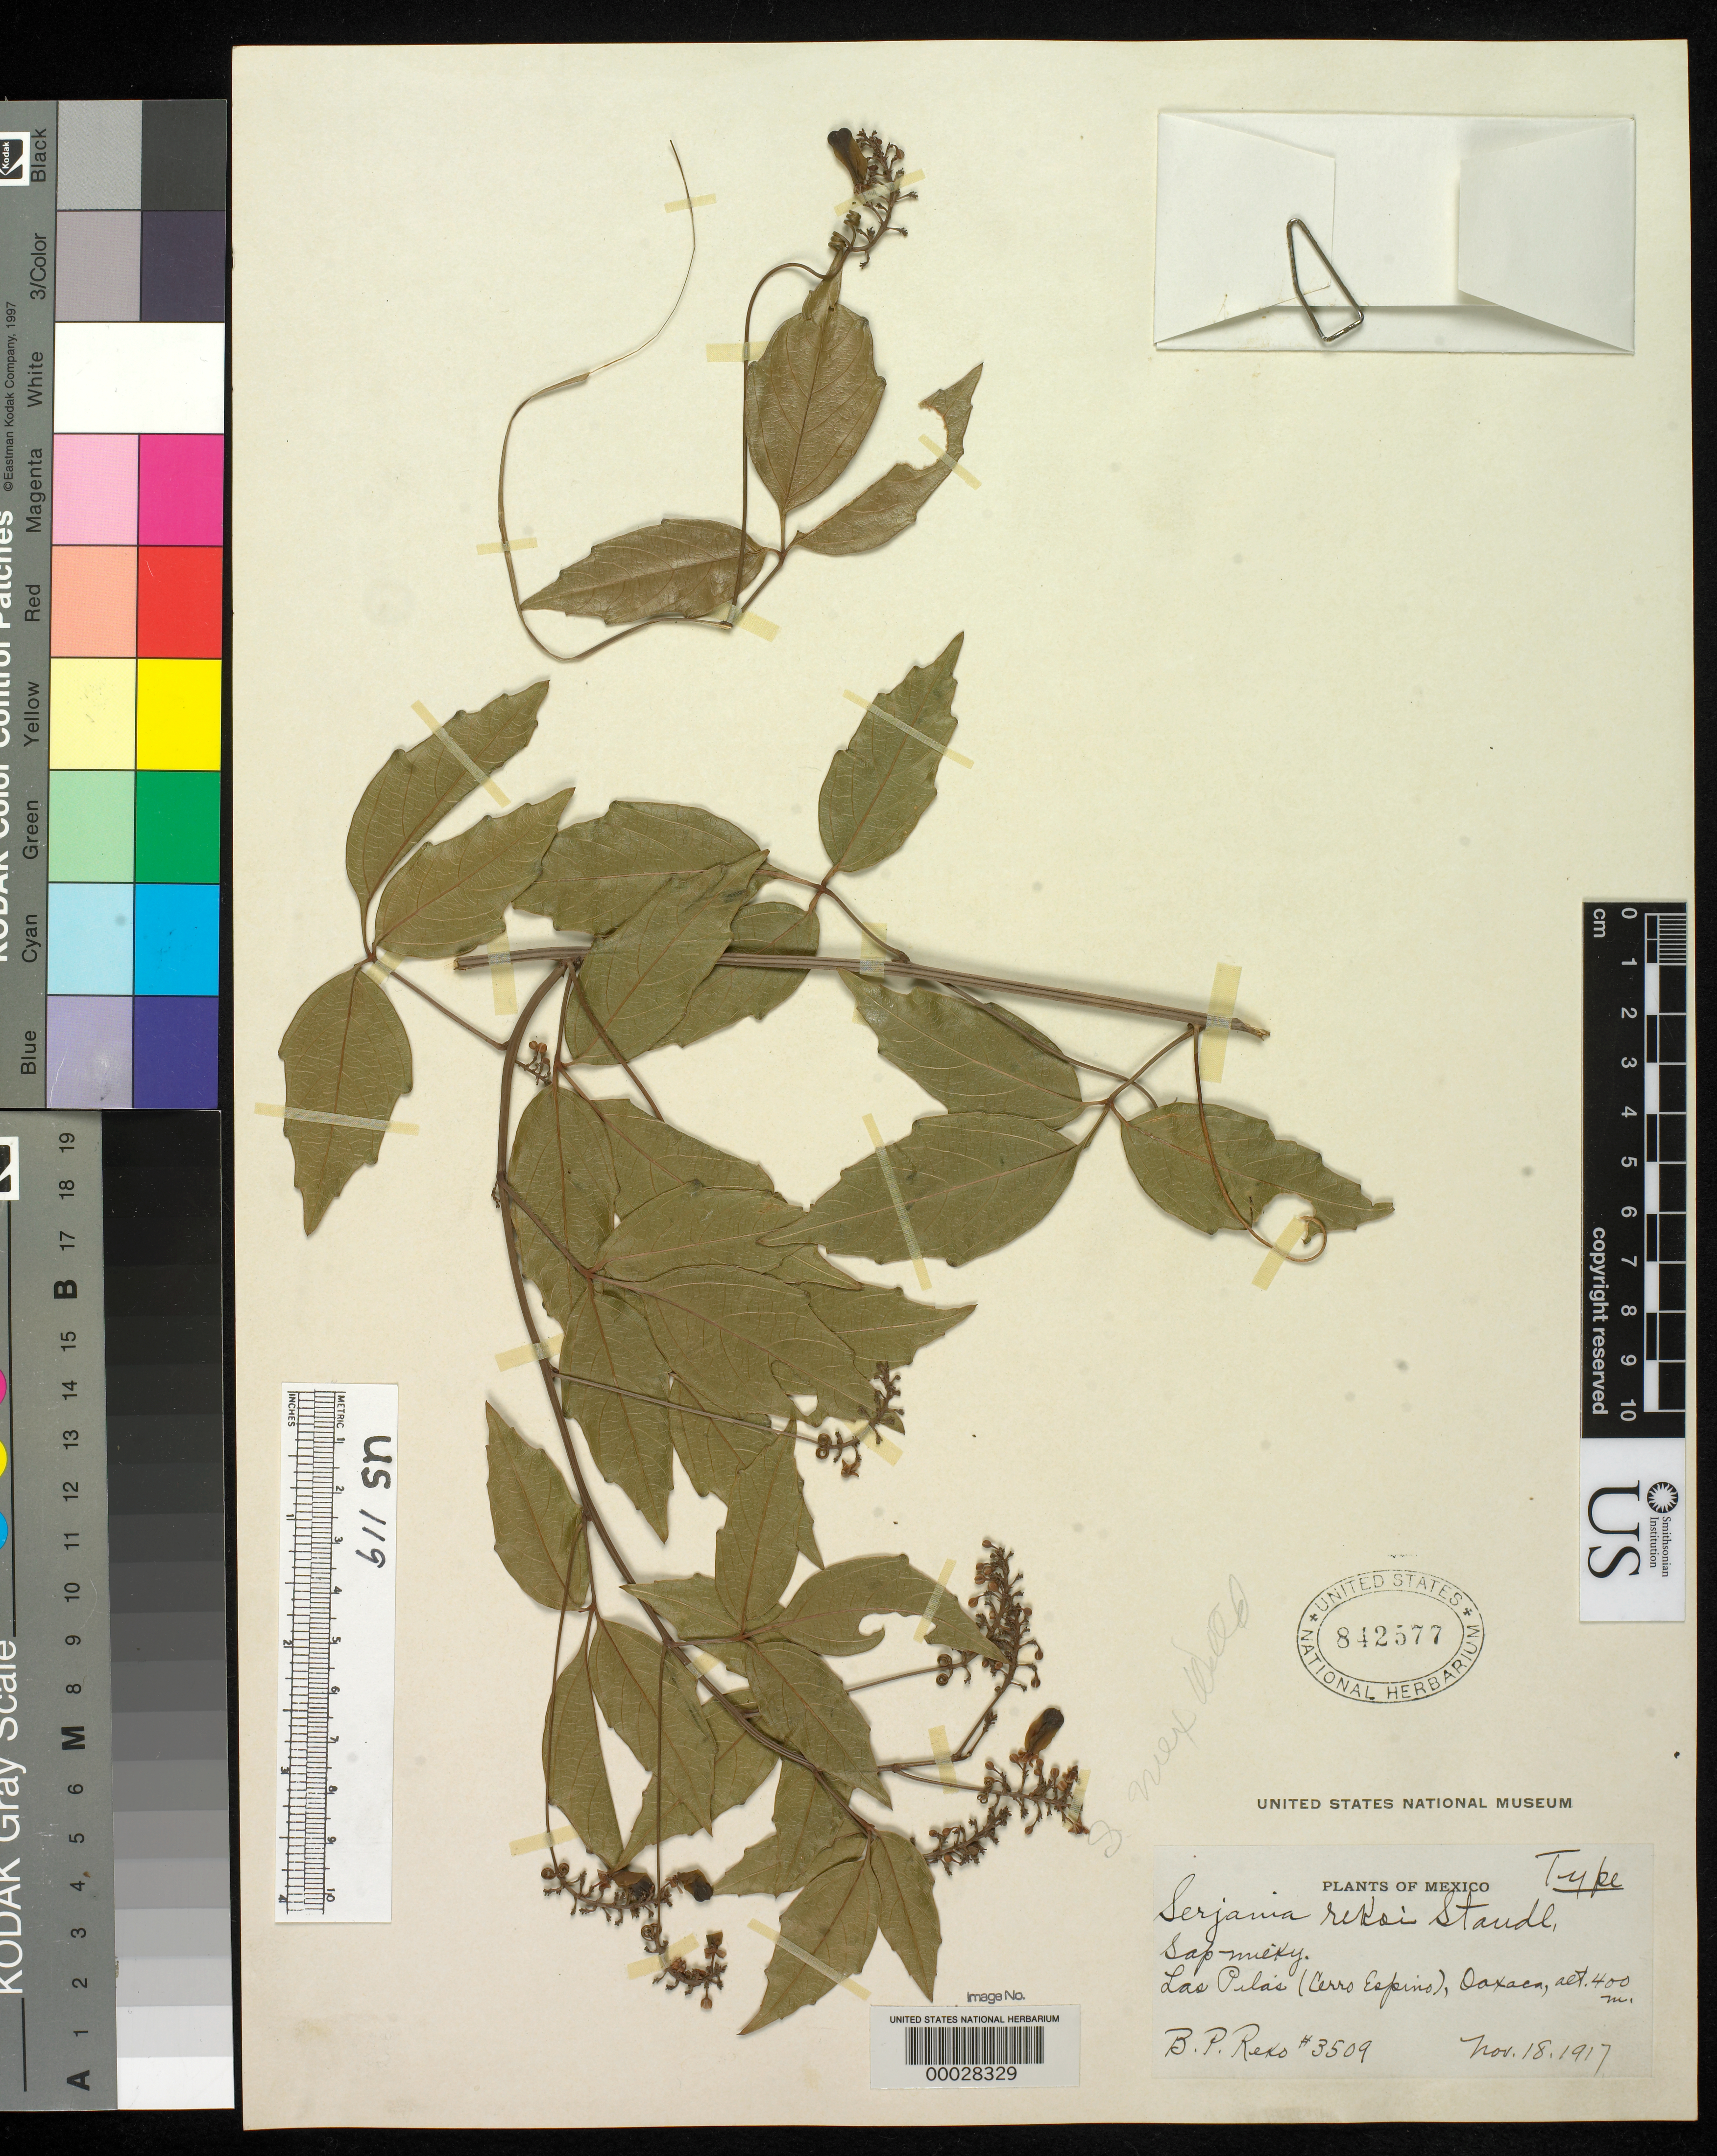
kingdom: Plantae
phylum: Tracheophyta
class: Magnoliopsida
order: Sapindales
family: Sapindaceae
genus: Serjania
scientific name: Serjania rekoi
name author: Standl.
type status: Holotype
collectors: B. P. Reko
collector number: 3509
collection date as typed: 18 Nov 1917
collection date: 1917-11-18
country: Mexico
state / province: Oaxaca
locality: Las Pilas, Cerro Espino.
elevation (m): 400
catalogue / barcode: US 842577